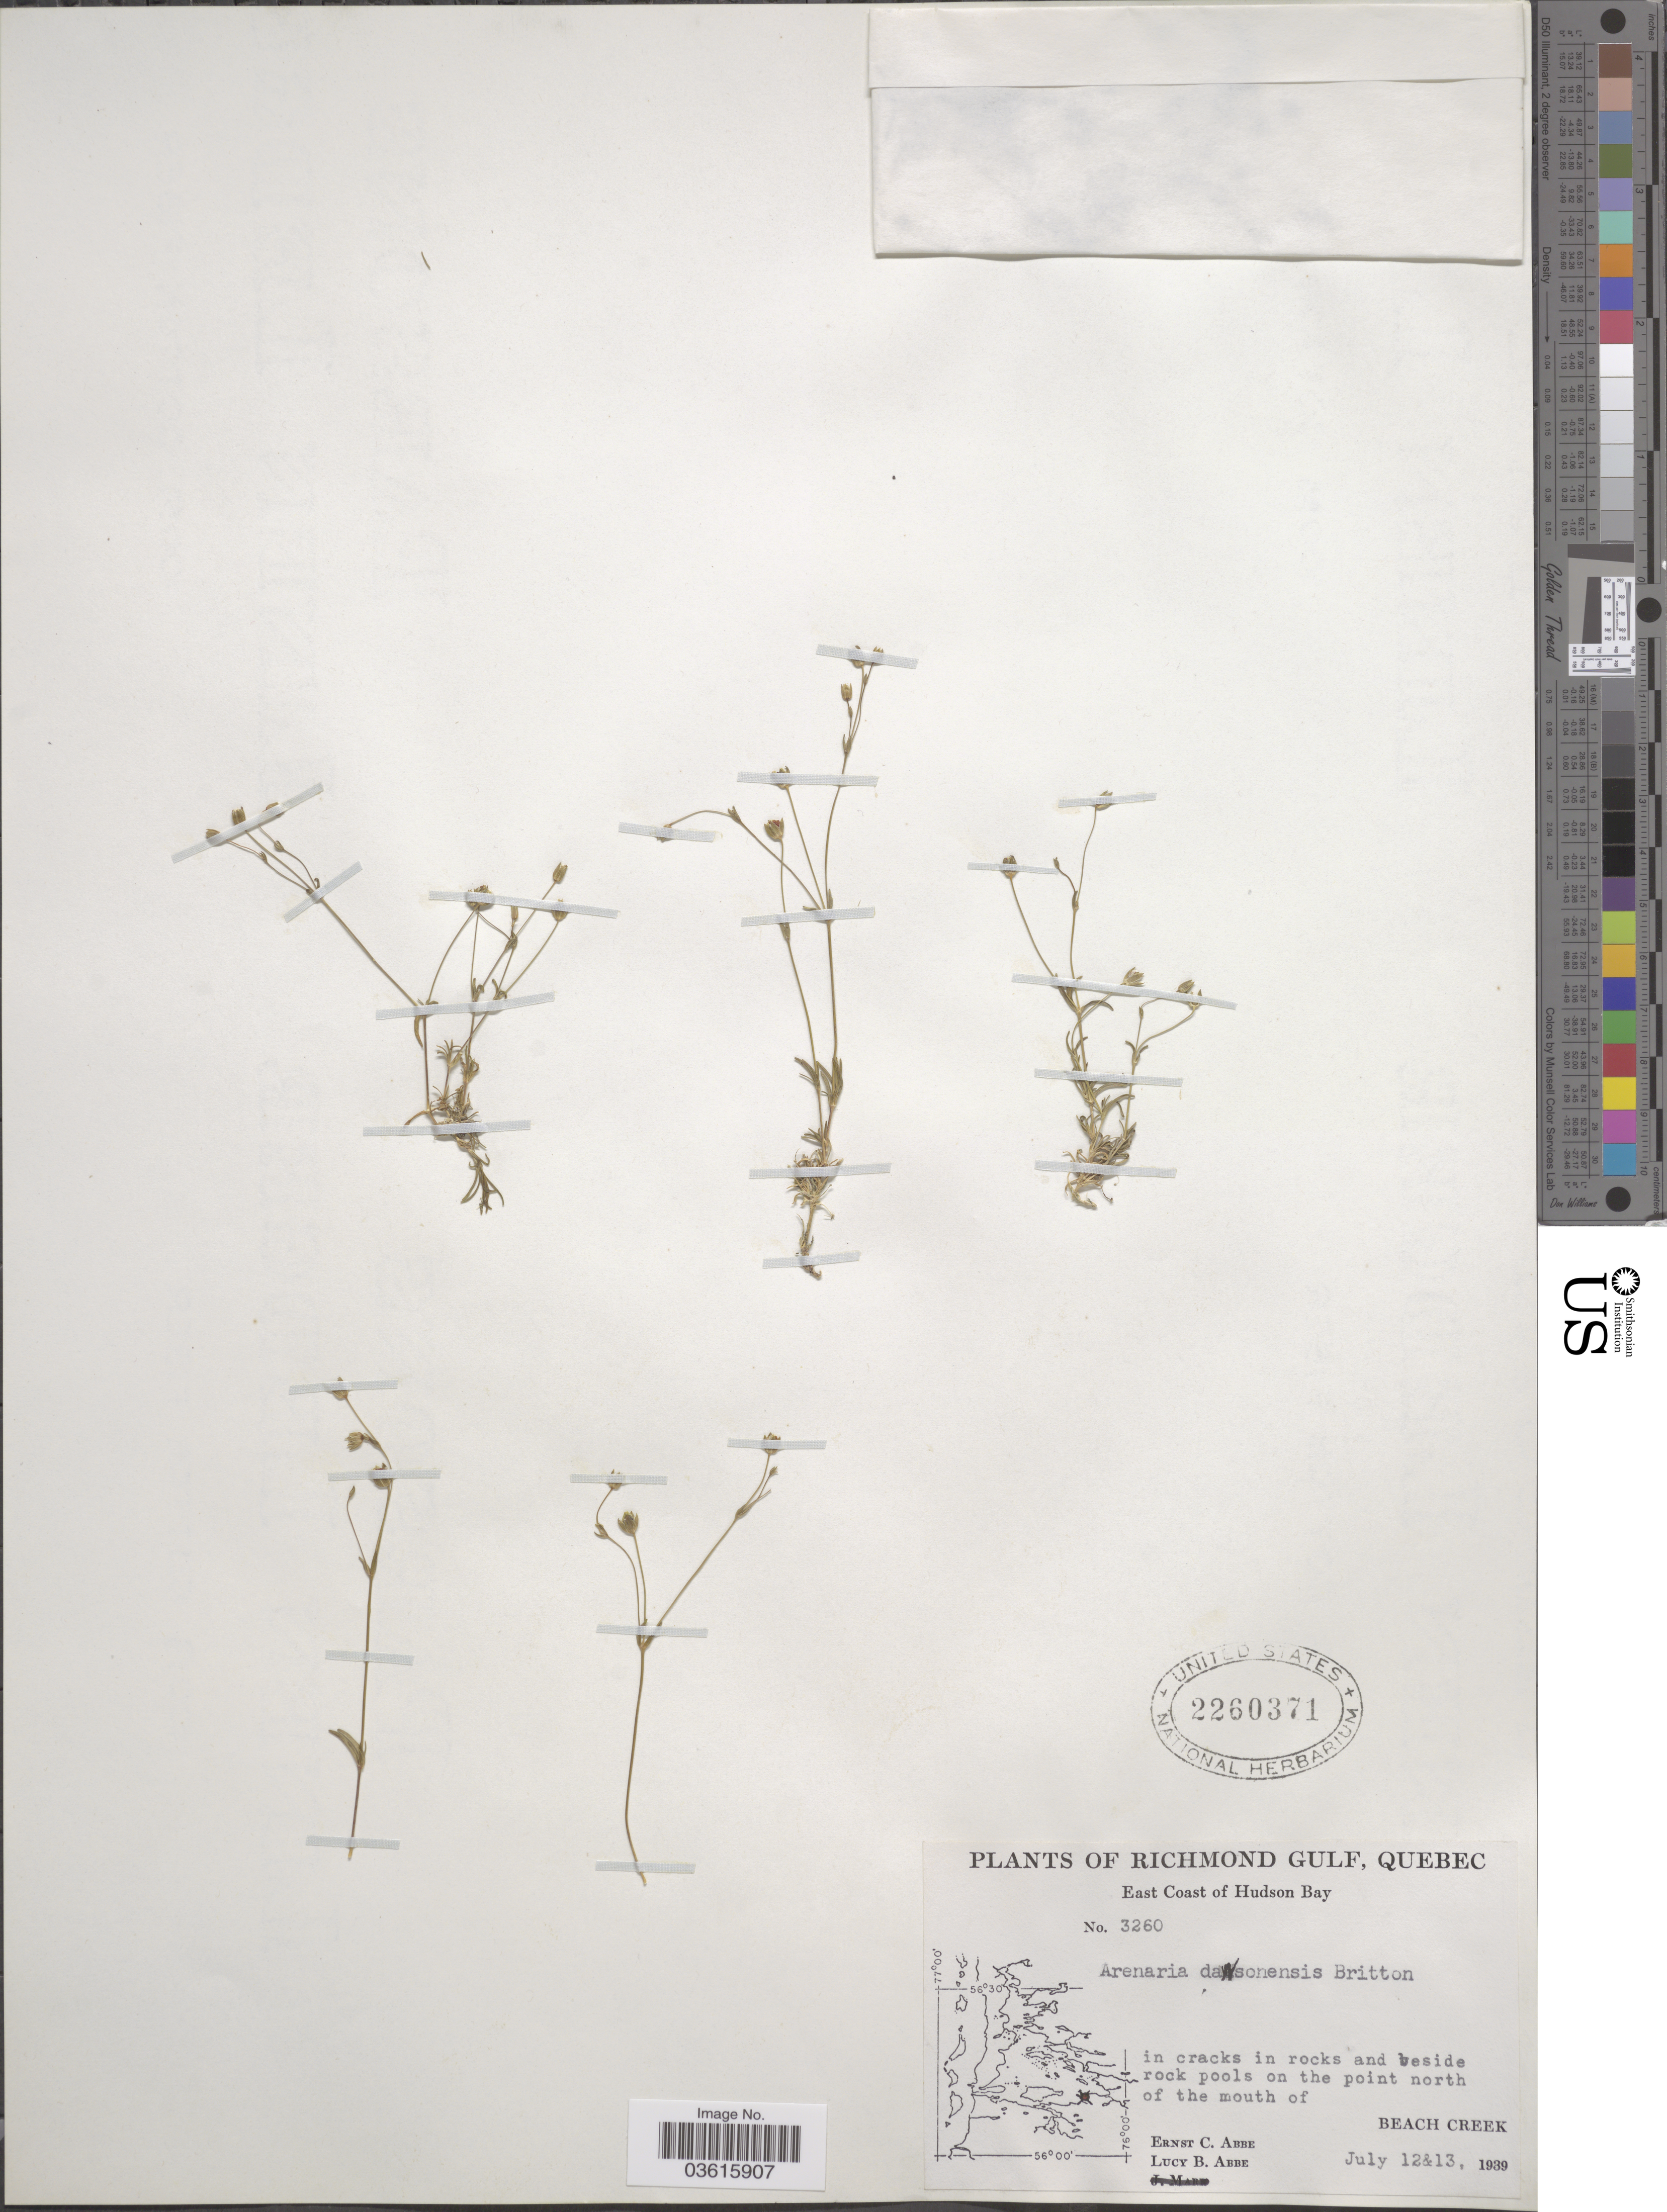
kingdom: Plantae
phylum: Tracheophyta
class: Magnoliopsida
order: Caryophyllales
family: Caryophyllaceae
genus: Minuartia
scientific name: Minuartia dawsonensis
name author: (Britton) House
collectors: E. C. Abbe & L. B. Abbe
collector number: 3260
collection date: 1939-07-12/1939-07-13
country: Canada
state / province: Quebec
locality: Richmond Gulf. East Coast of Hudson Bay. In cracks in rocks and beside rock pools on the point north of the mouth of Beach Creek.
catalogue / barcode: US 2260371